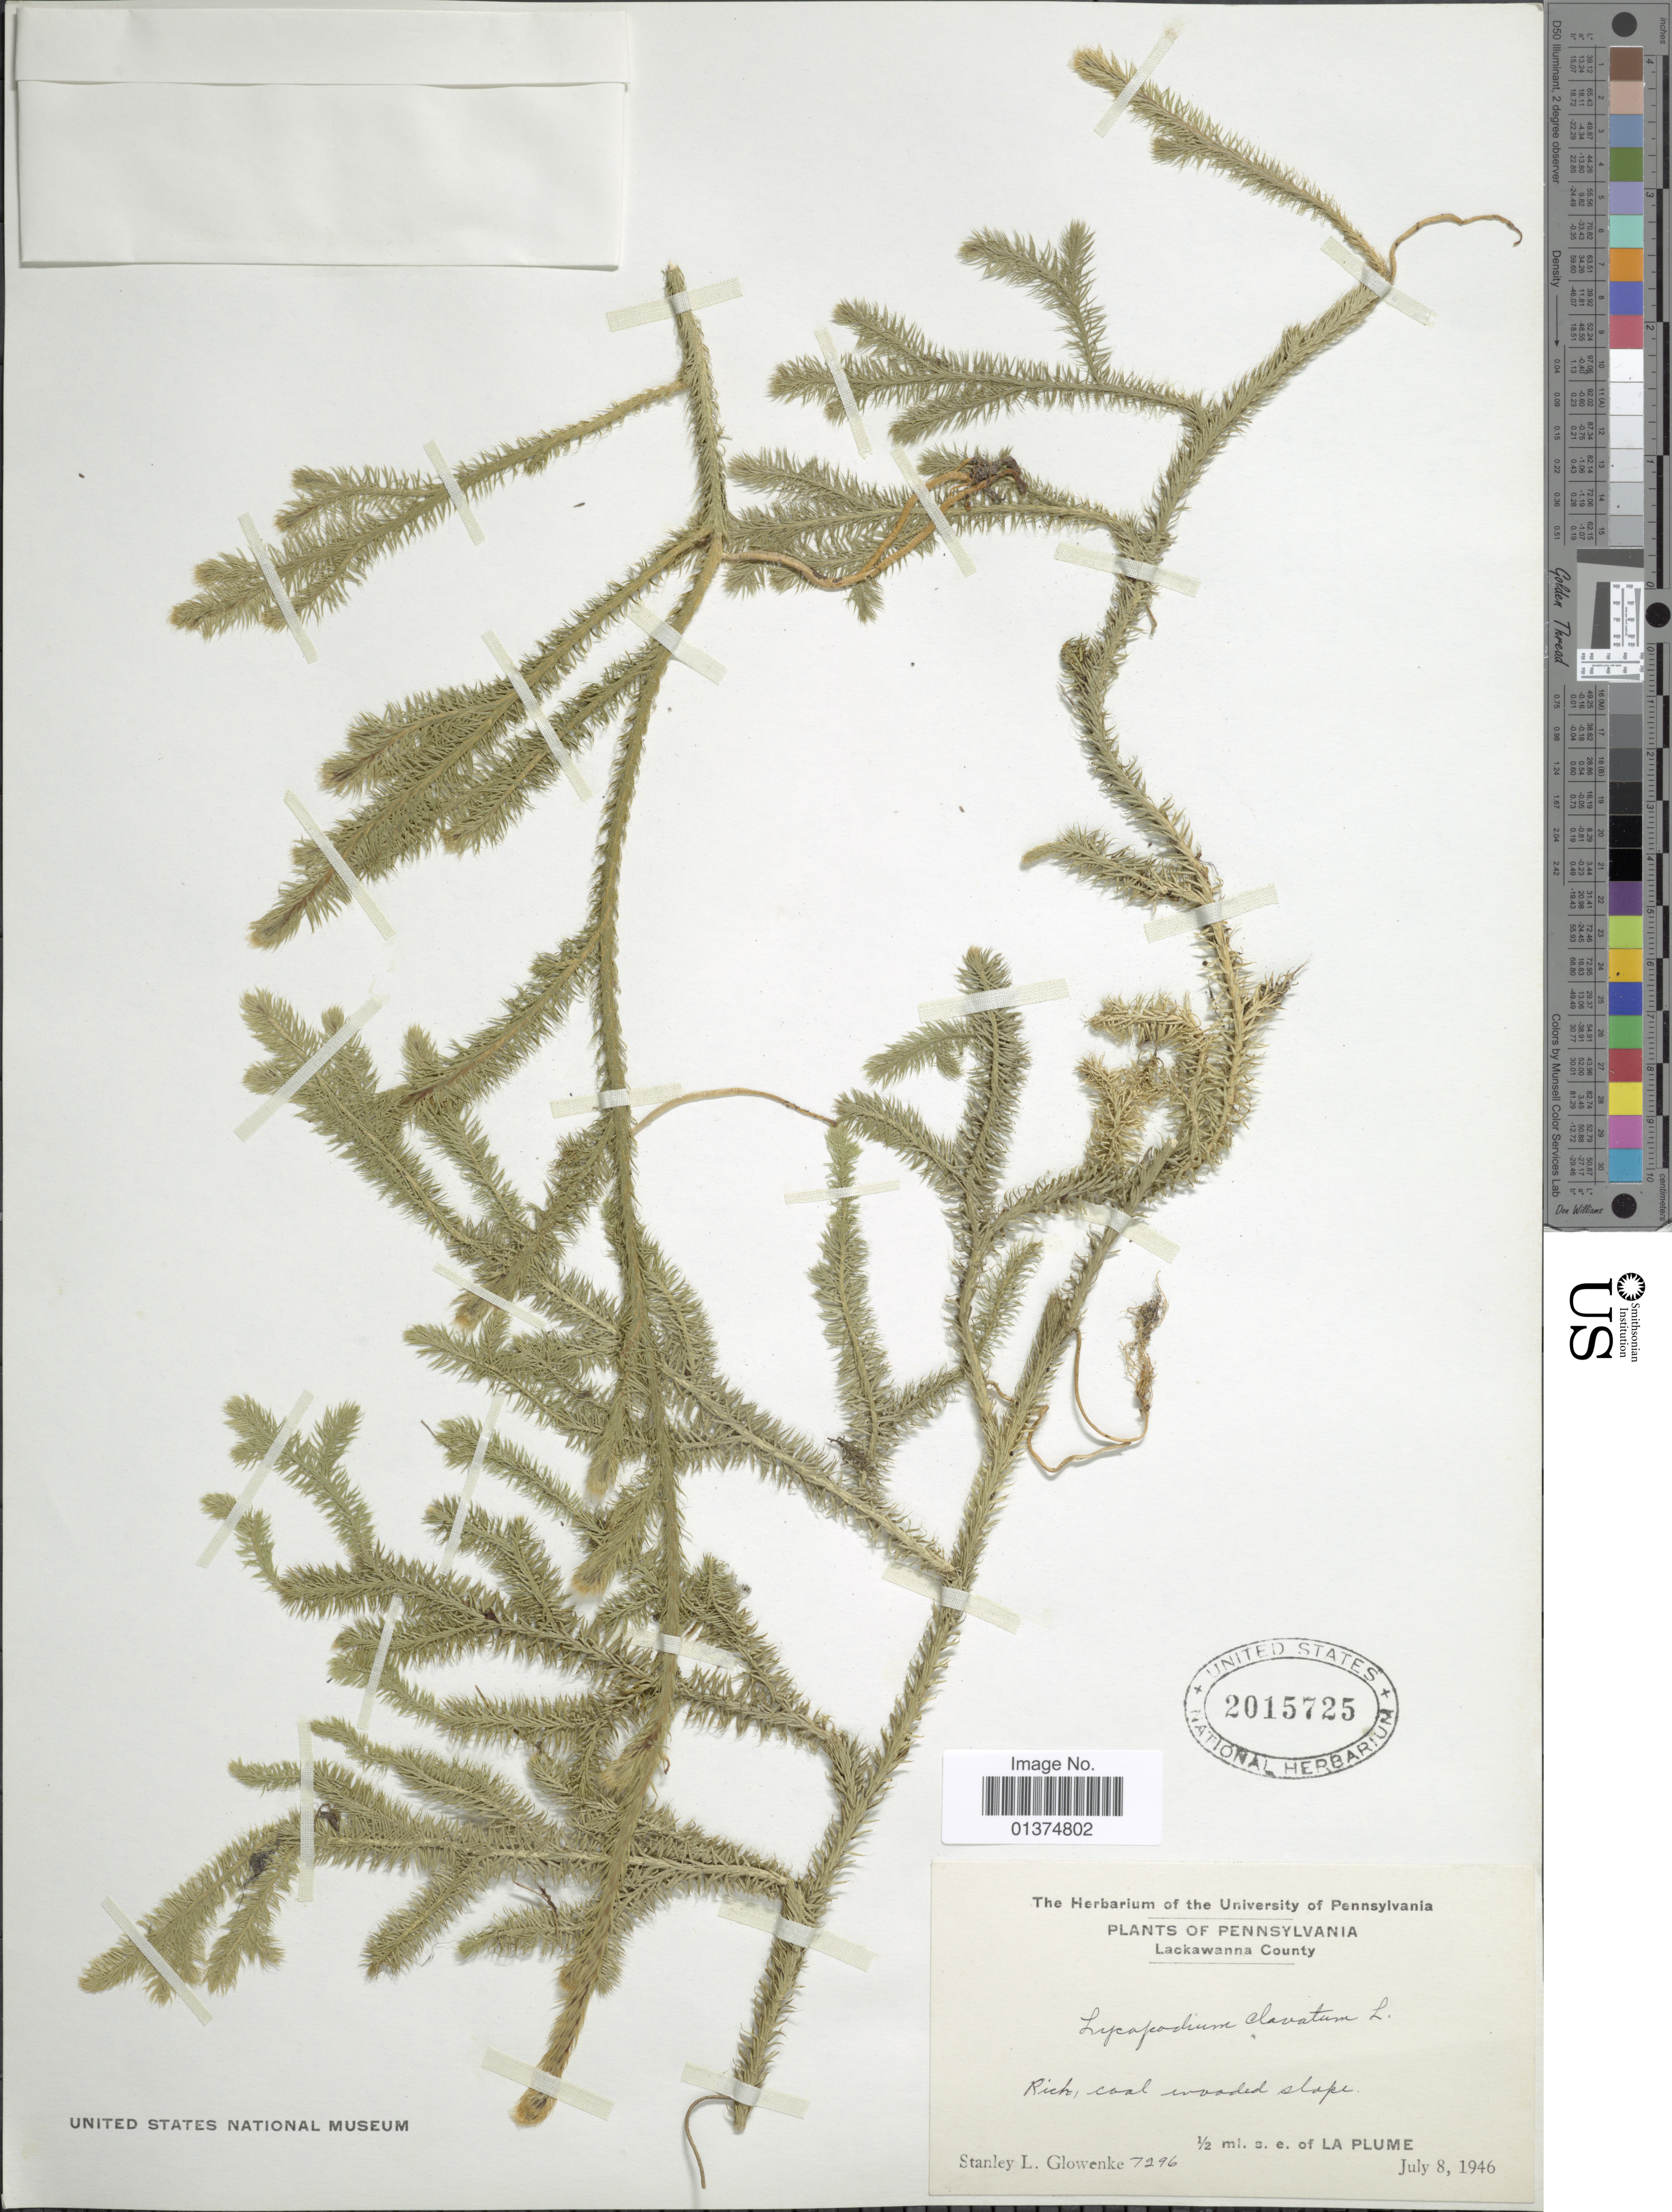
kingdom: Plantae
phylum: Tracheophyta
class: Lycopodiopsida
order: Lycopodiales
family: Lycopodiaceae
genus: Lycopodium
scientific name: Lycopodium clavatum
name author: L.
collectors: S. Glowenke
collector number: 7296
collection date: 1946-07-08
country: United States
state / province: Pennsylvania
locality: Lackawanna County, ½ mi. s.e. of La Plume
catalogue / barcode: US 2015725